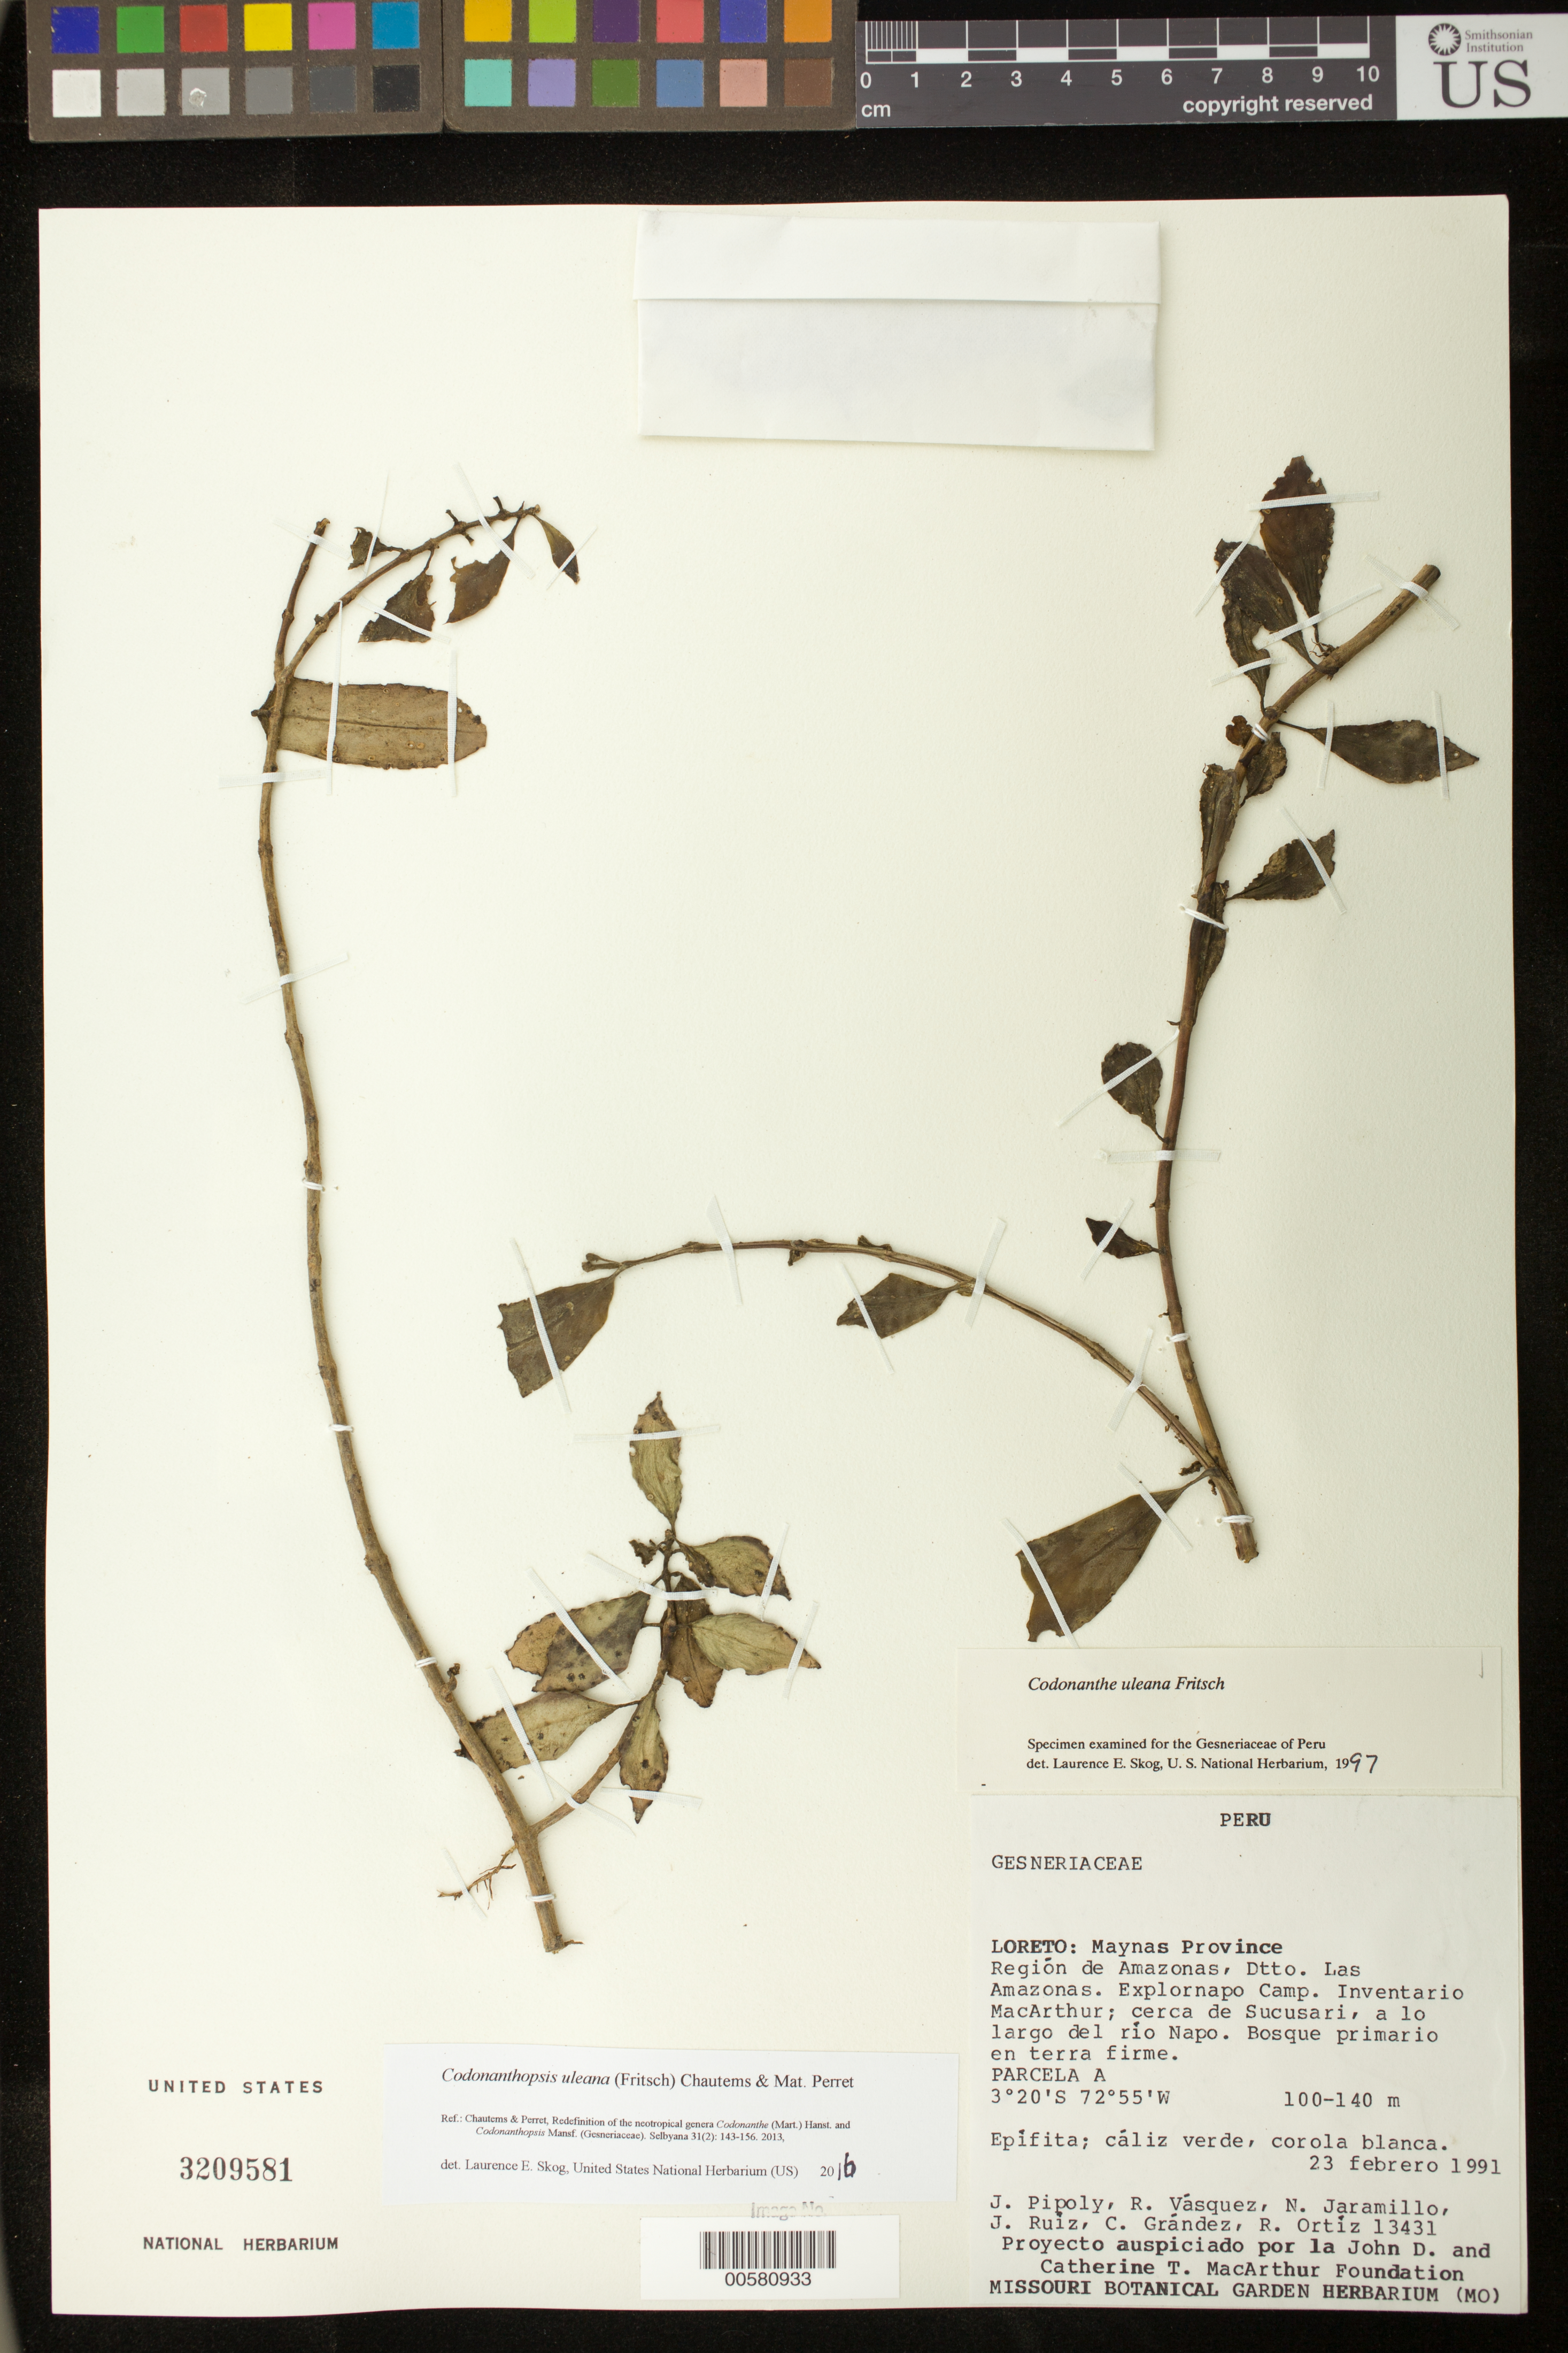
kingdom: Plantae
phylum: Tracheophyta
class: Magnoliopsida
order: Lamiales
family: Gesneriaceae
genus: Codonanthopsis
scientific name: Codonanthopsis uleana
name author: (Fritsch) Chautems & Mat.Perret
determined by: Skog, Laurence E.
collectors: J. J. Pipoly, R. Vásquez, N. Jaramillo, J. Ruiz, C. Grández & R. del C. Ortiz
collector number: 13431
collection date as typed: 23 Feb 1991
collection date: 1991-02-23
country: Peru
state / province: Loreto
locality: Prov. Maynas; región de Amazonas, dtto. Las Amazonas, Explornapo Camp, Inventario MacArthur; cerca de Sucusari, a lo largo del río Napo, Parcela A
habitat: Bosque primario en terra firme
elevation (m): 100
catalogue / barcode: US 3209581